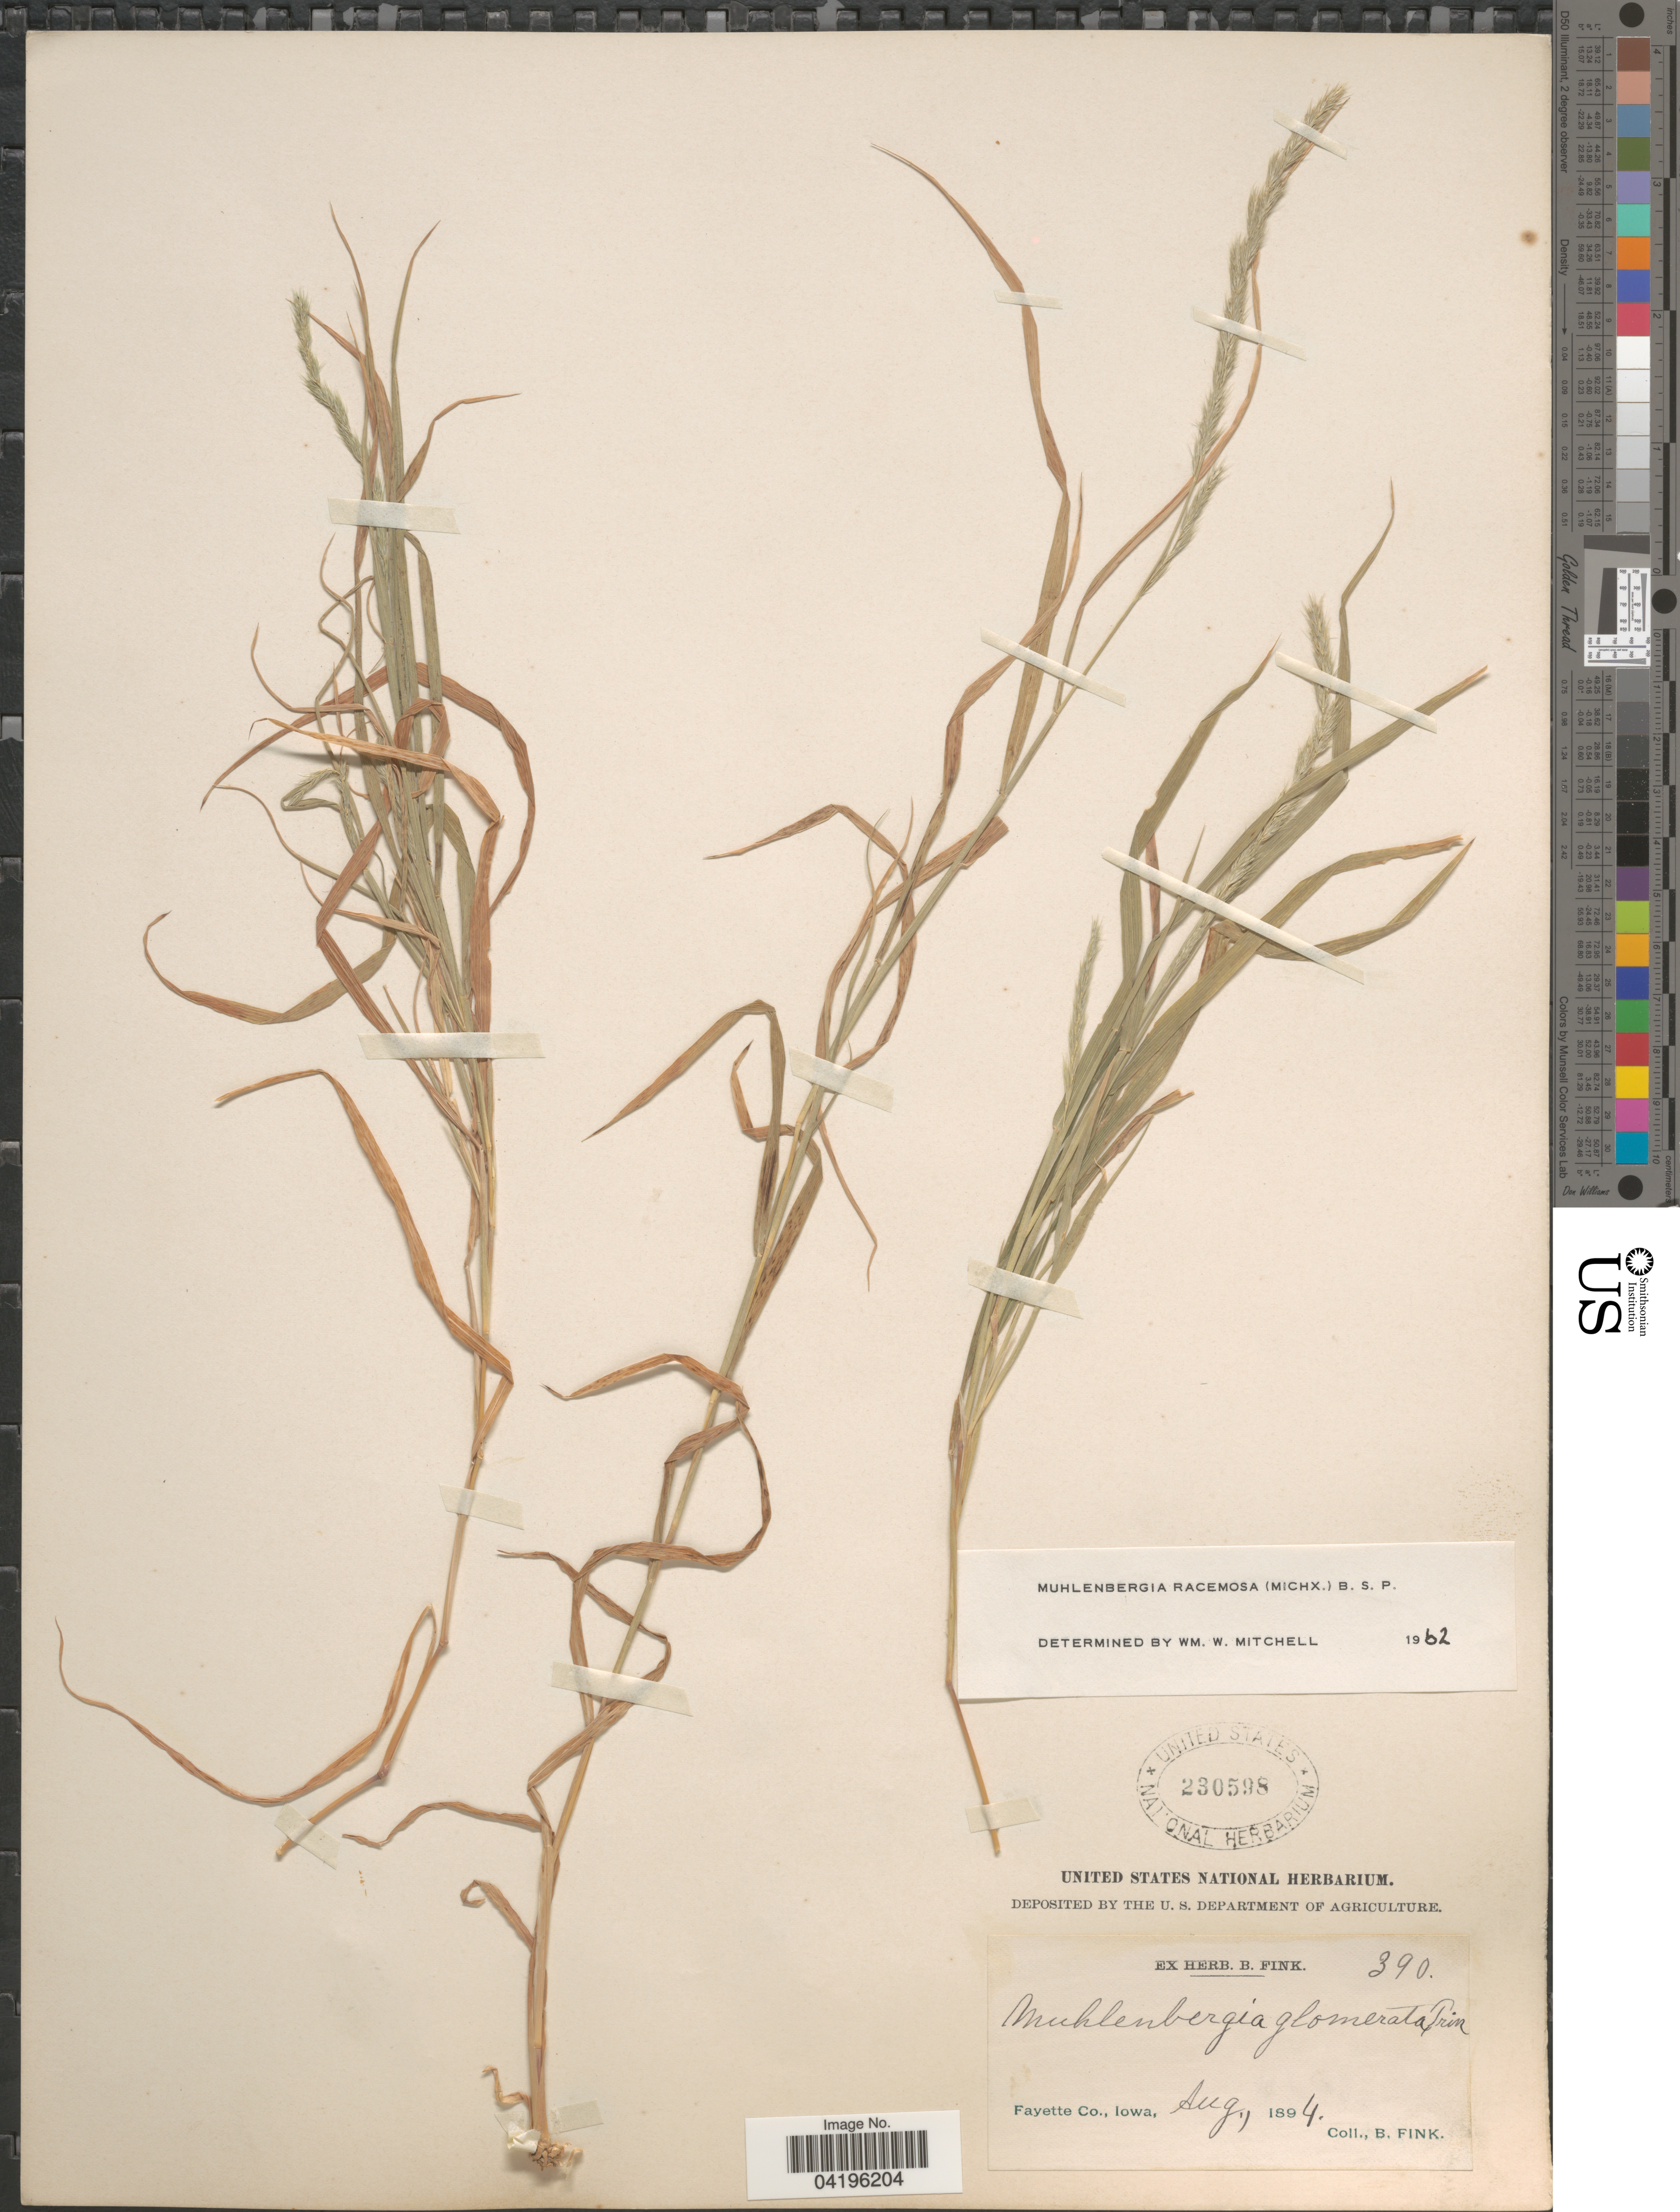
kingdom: Plantae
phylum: Tracheophyta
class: Liliopsida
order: Poales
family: Poaceae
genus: Muhlenbergia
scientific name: Muhlenbergia racemosa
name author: (Michx.) Britton et al.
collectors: B. Fink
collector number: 390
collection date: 1894-08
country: United States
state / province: Iowa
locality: Fayette Co.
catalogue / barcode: US 230598